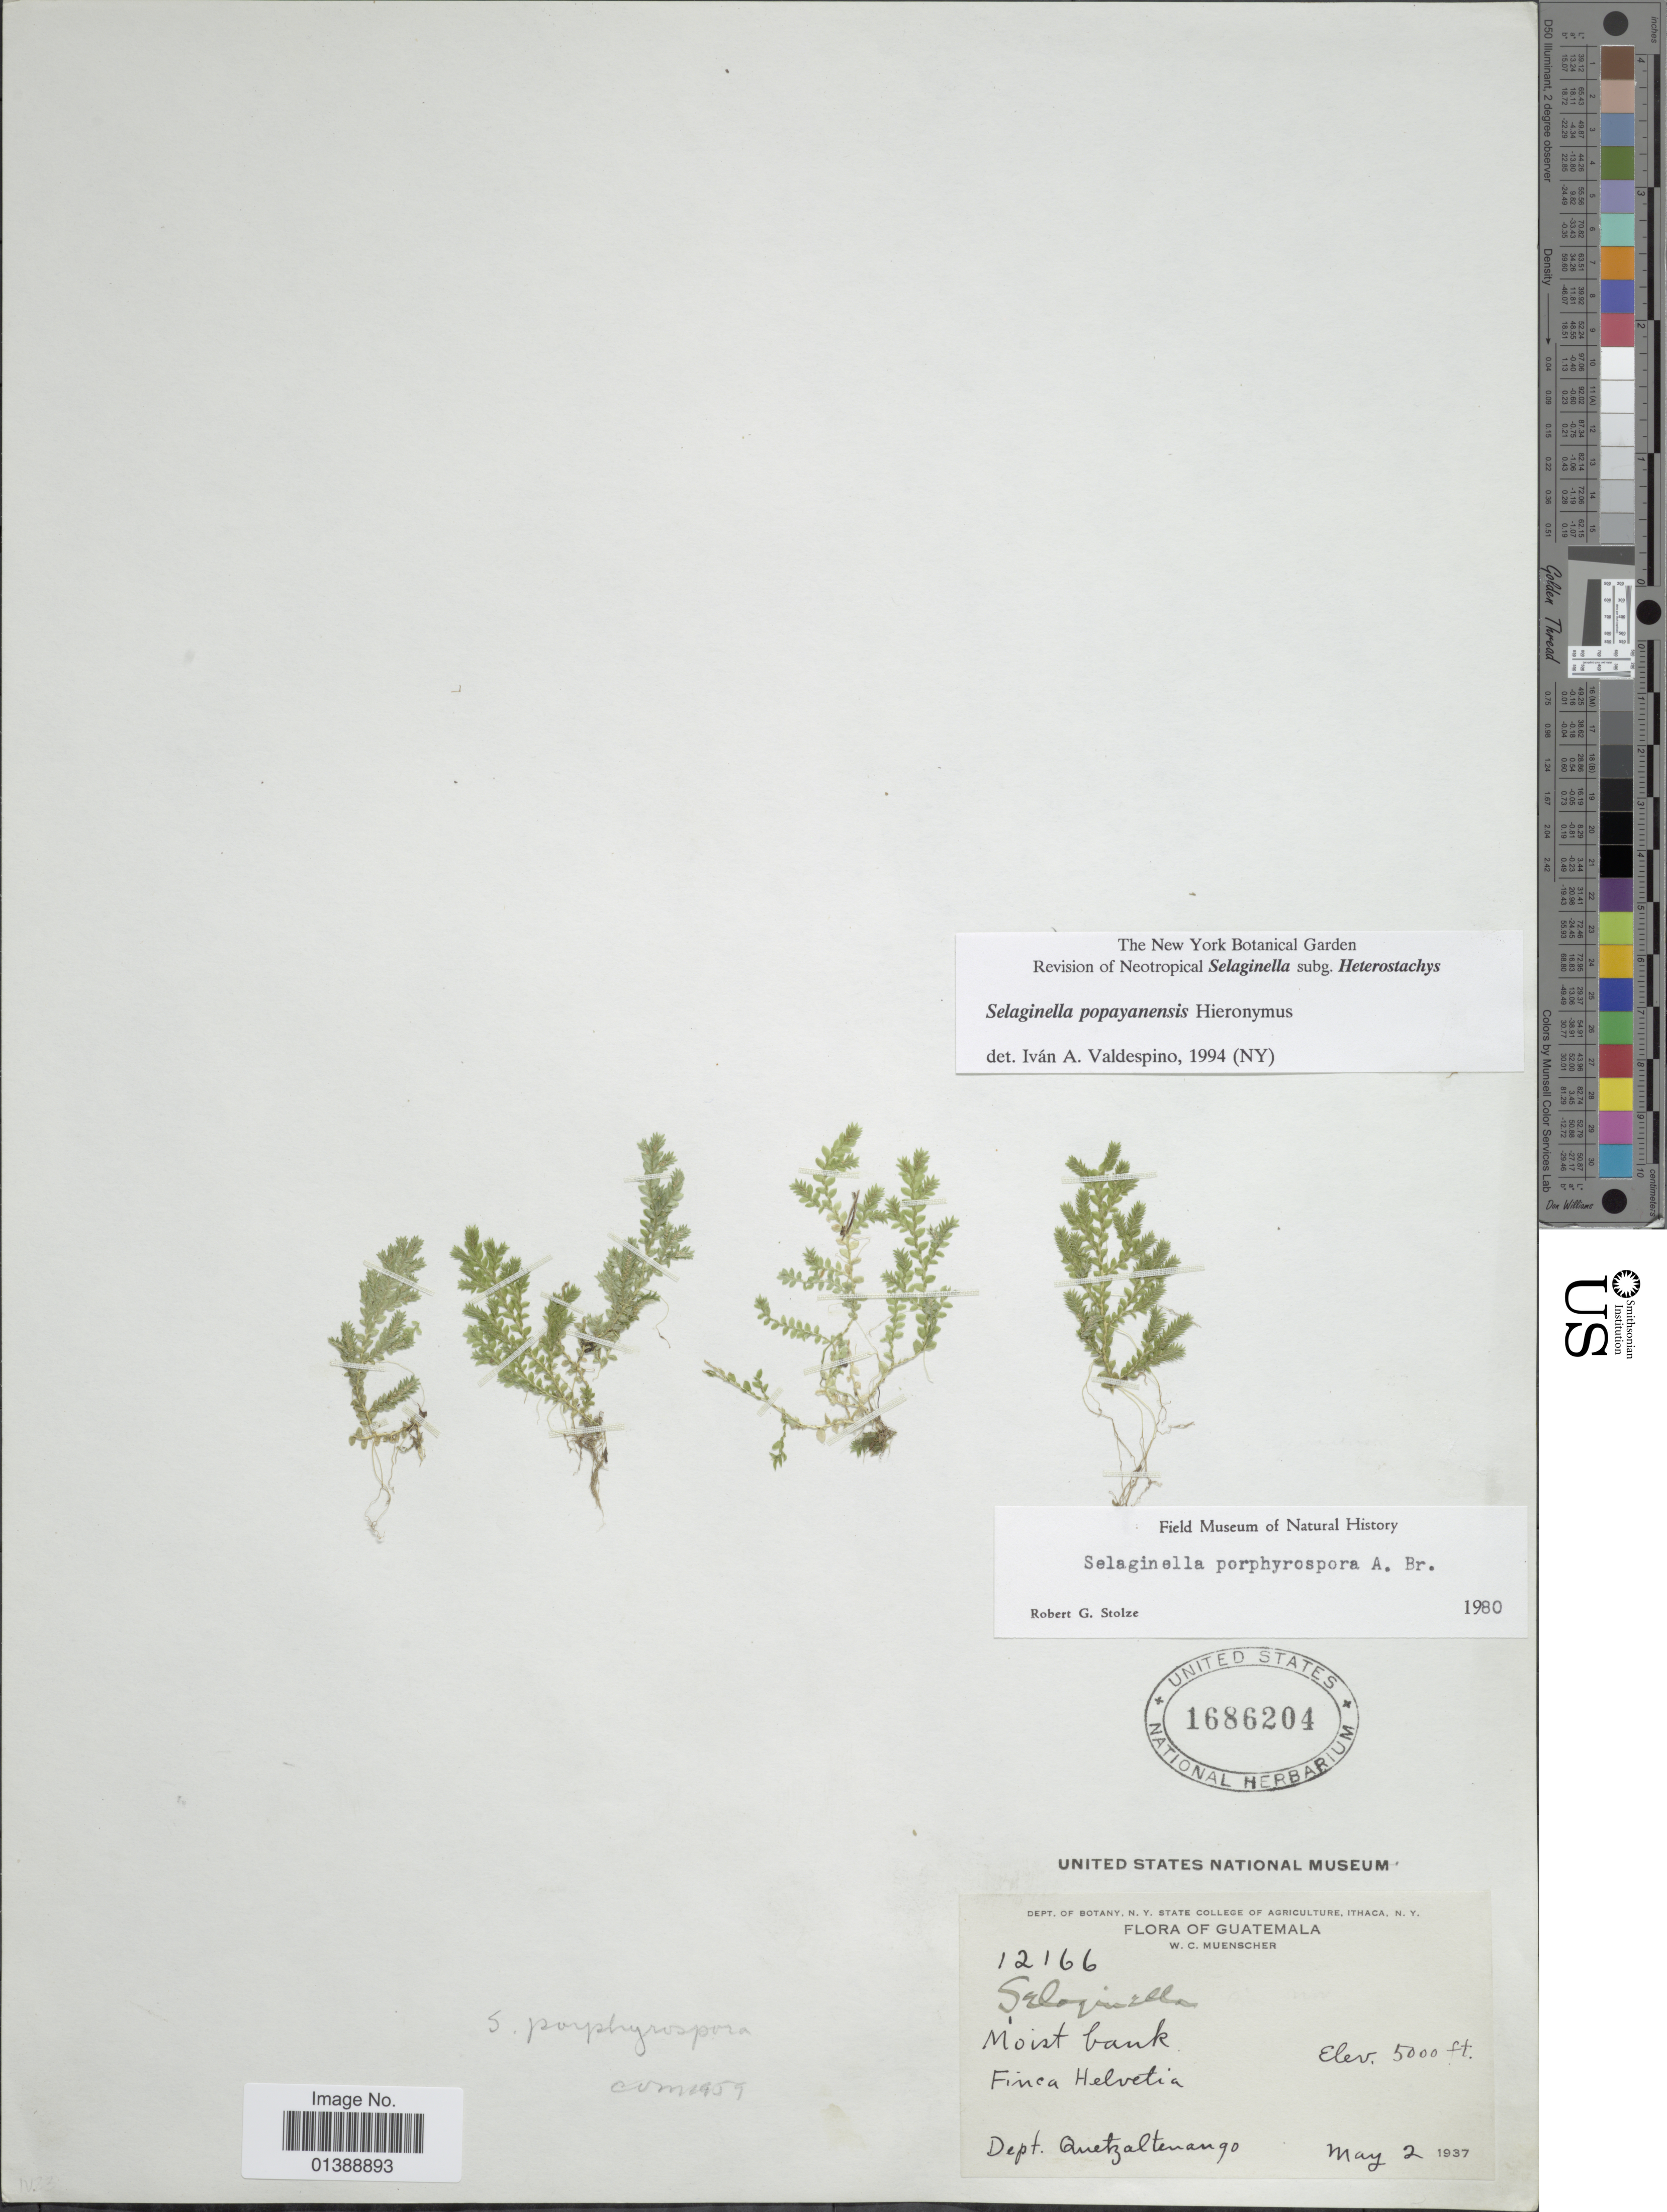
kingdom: Plantae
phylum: Tracheophyta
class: Lycopodiopsida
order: Selaginellales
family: Selaginellaceae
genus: Selaginella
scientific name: Selaginella popayanensis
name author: Hieron.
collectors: W. Muenscher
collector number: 12166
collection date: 1937-05-02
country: Guatemala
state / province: Quetzaltenango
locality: Moist Bank. Finca Helvetia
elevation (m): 1524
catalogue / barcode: US 1686204